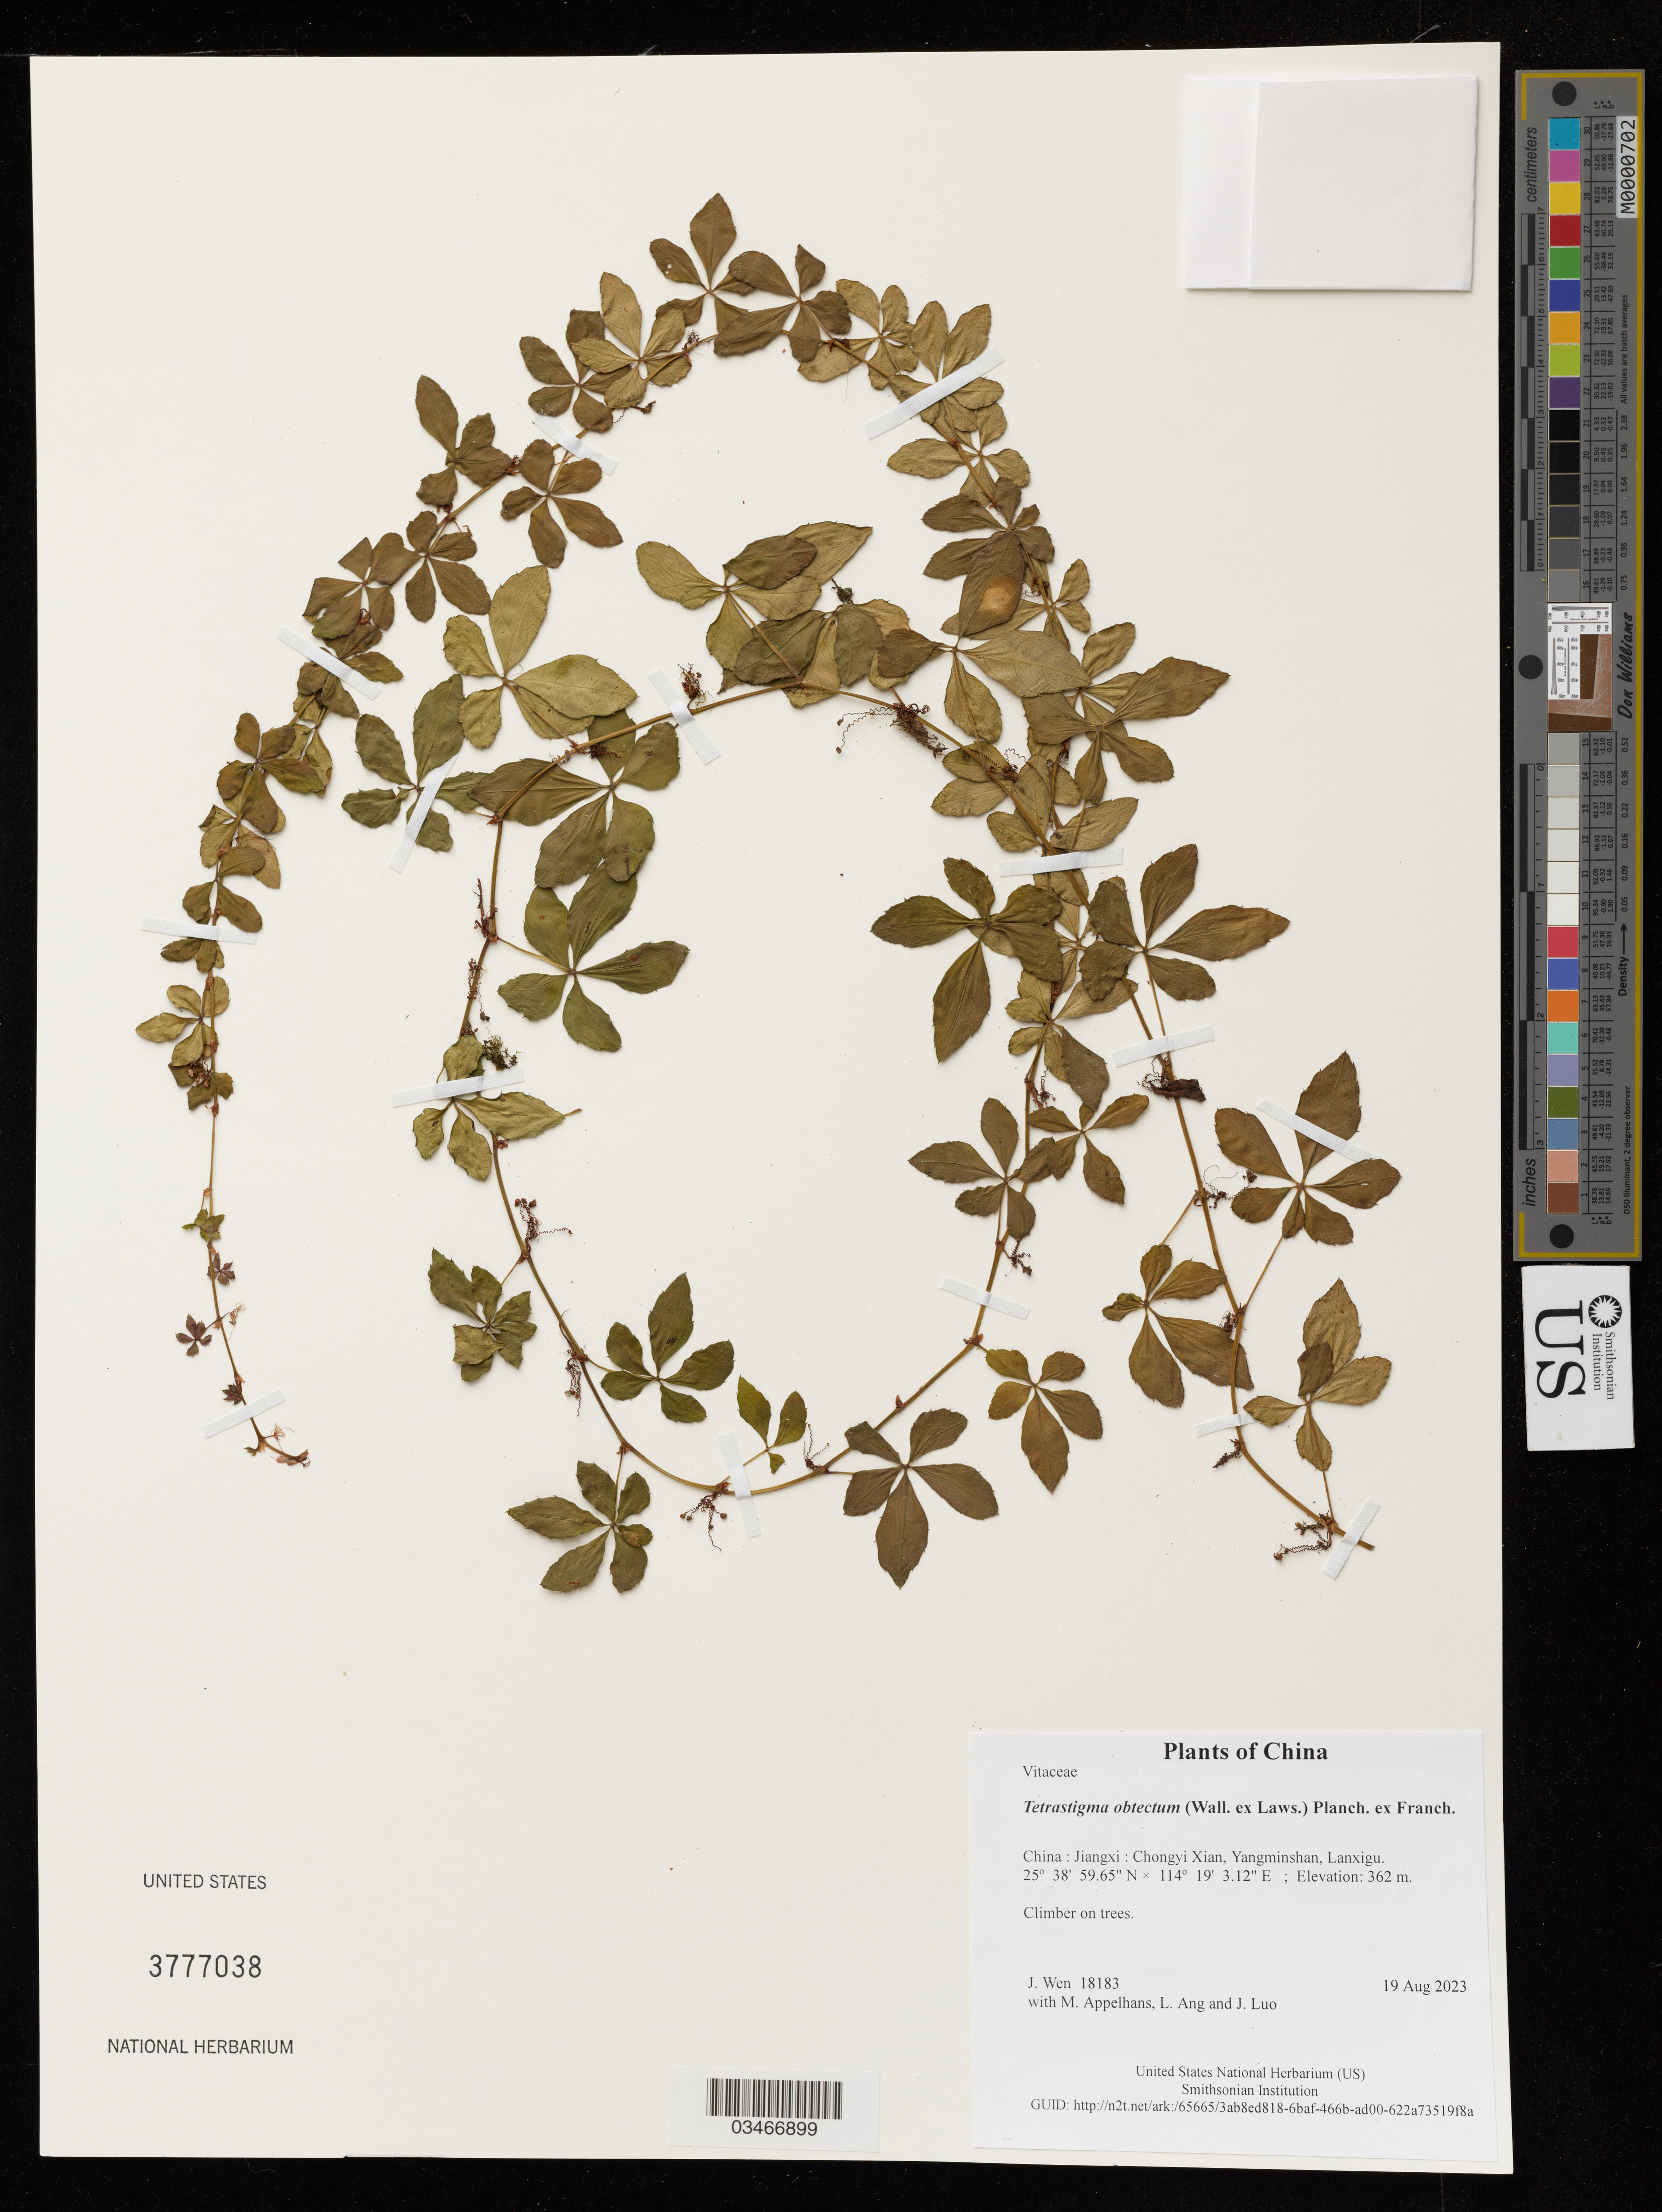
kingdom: Plantae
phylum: Tracheophyta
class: Magnoliopsida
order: Vitales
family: Vitaceae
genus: Tetrastigma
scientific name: Tetrastigma obtectum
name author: (Wall. ex Laws.) Planch. ex Franch.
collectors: J. Wen, M. Appelhans, L. Ang & J. Luo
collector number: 18183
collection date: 2023-08-19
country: China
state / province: Jiangxi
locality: Chongyi Xian, Yangminshan, Lanxigu.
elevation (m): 362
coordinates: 25.649902 N, 114.317532 E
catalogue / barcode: US 3777038